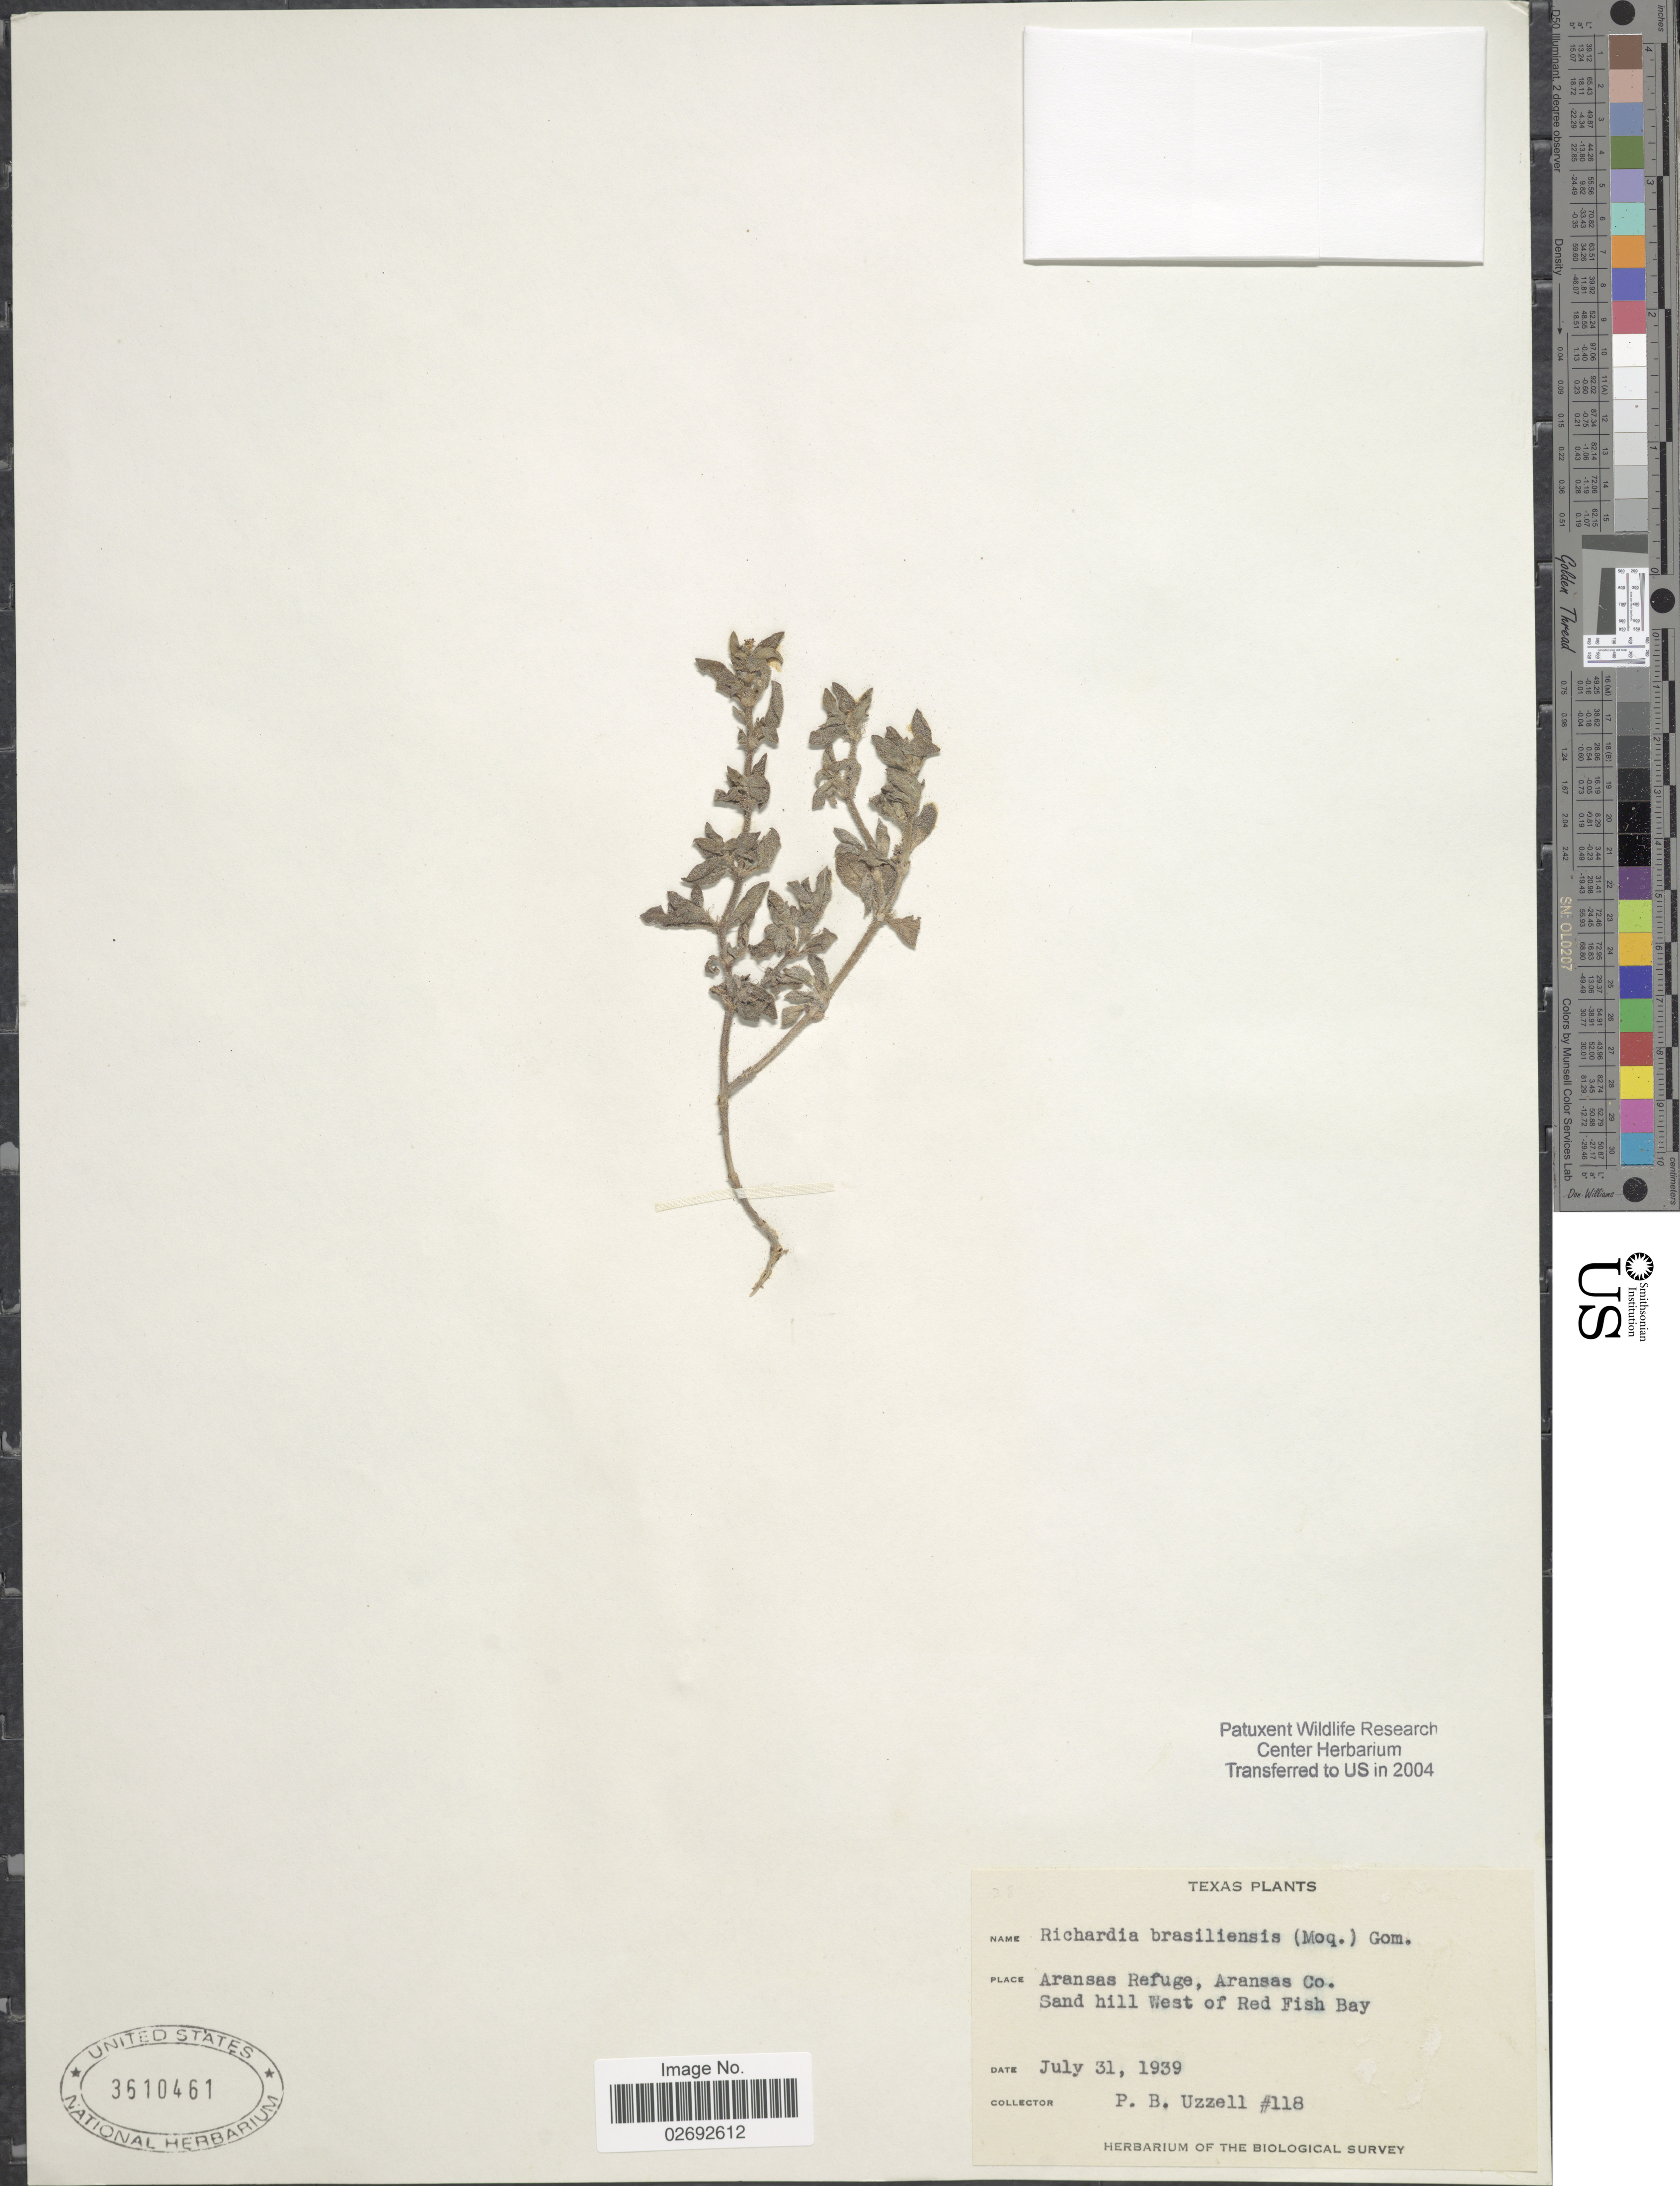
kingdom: Plantae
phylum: Tracheophyta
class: Magnoliopsida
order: Gentianales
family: Rubiaceae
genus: Richardia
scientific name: Richardia brasiliensis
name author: Gomes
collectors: P. Uzzell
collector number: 118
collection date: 1939-07-31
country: United States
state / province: Texas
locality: Aransas Refuge, Aransas Co., Sand hill West of Red Fish Bay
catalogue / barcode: US 3610461